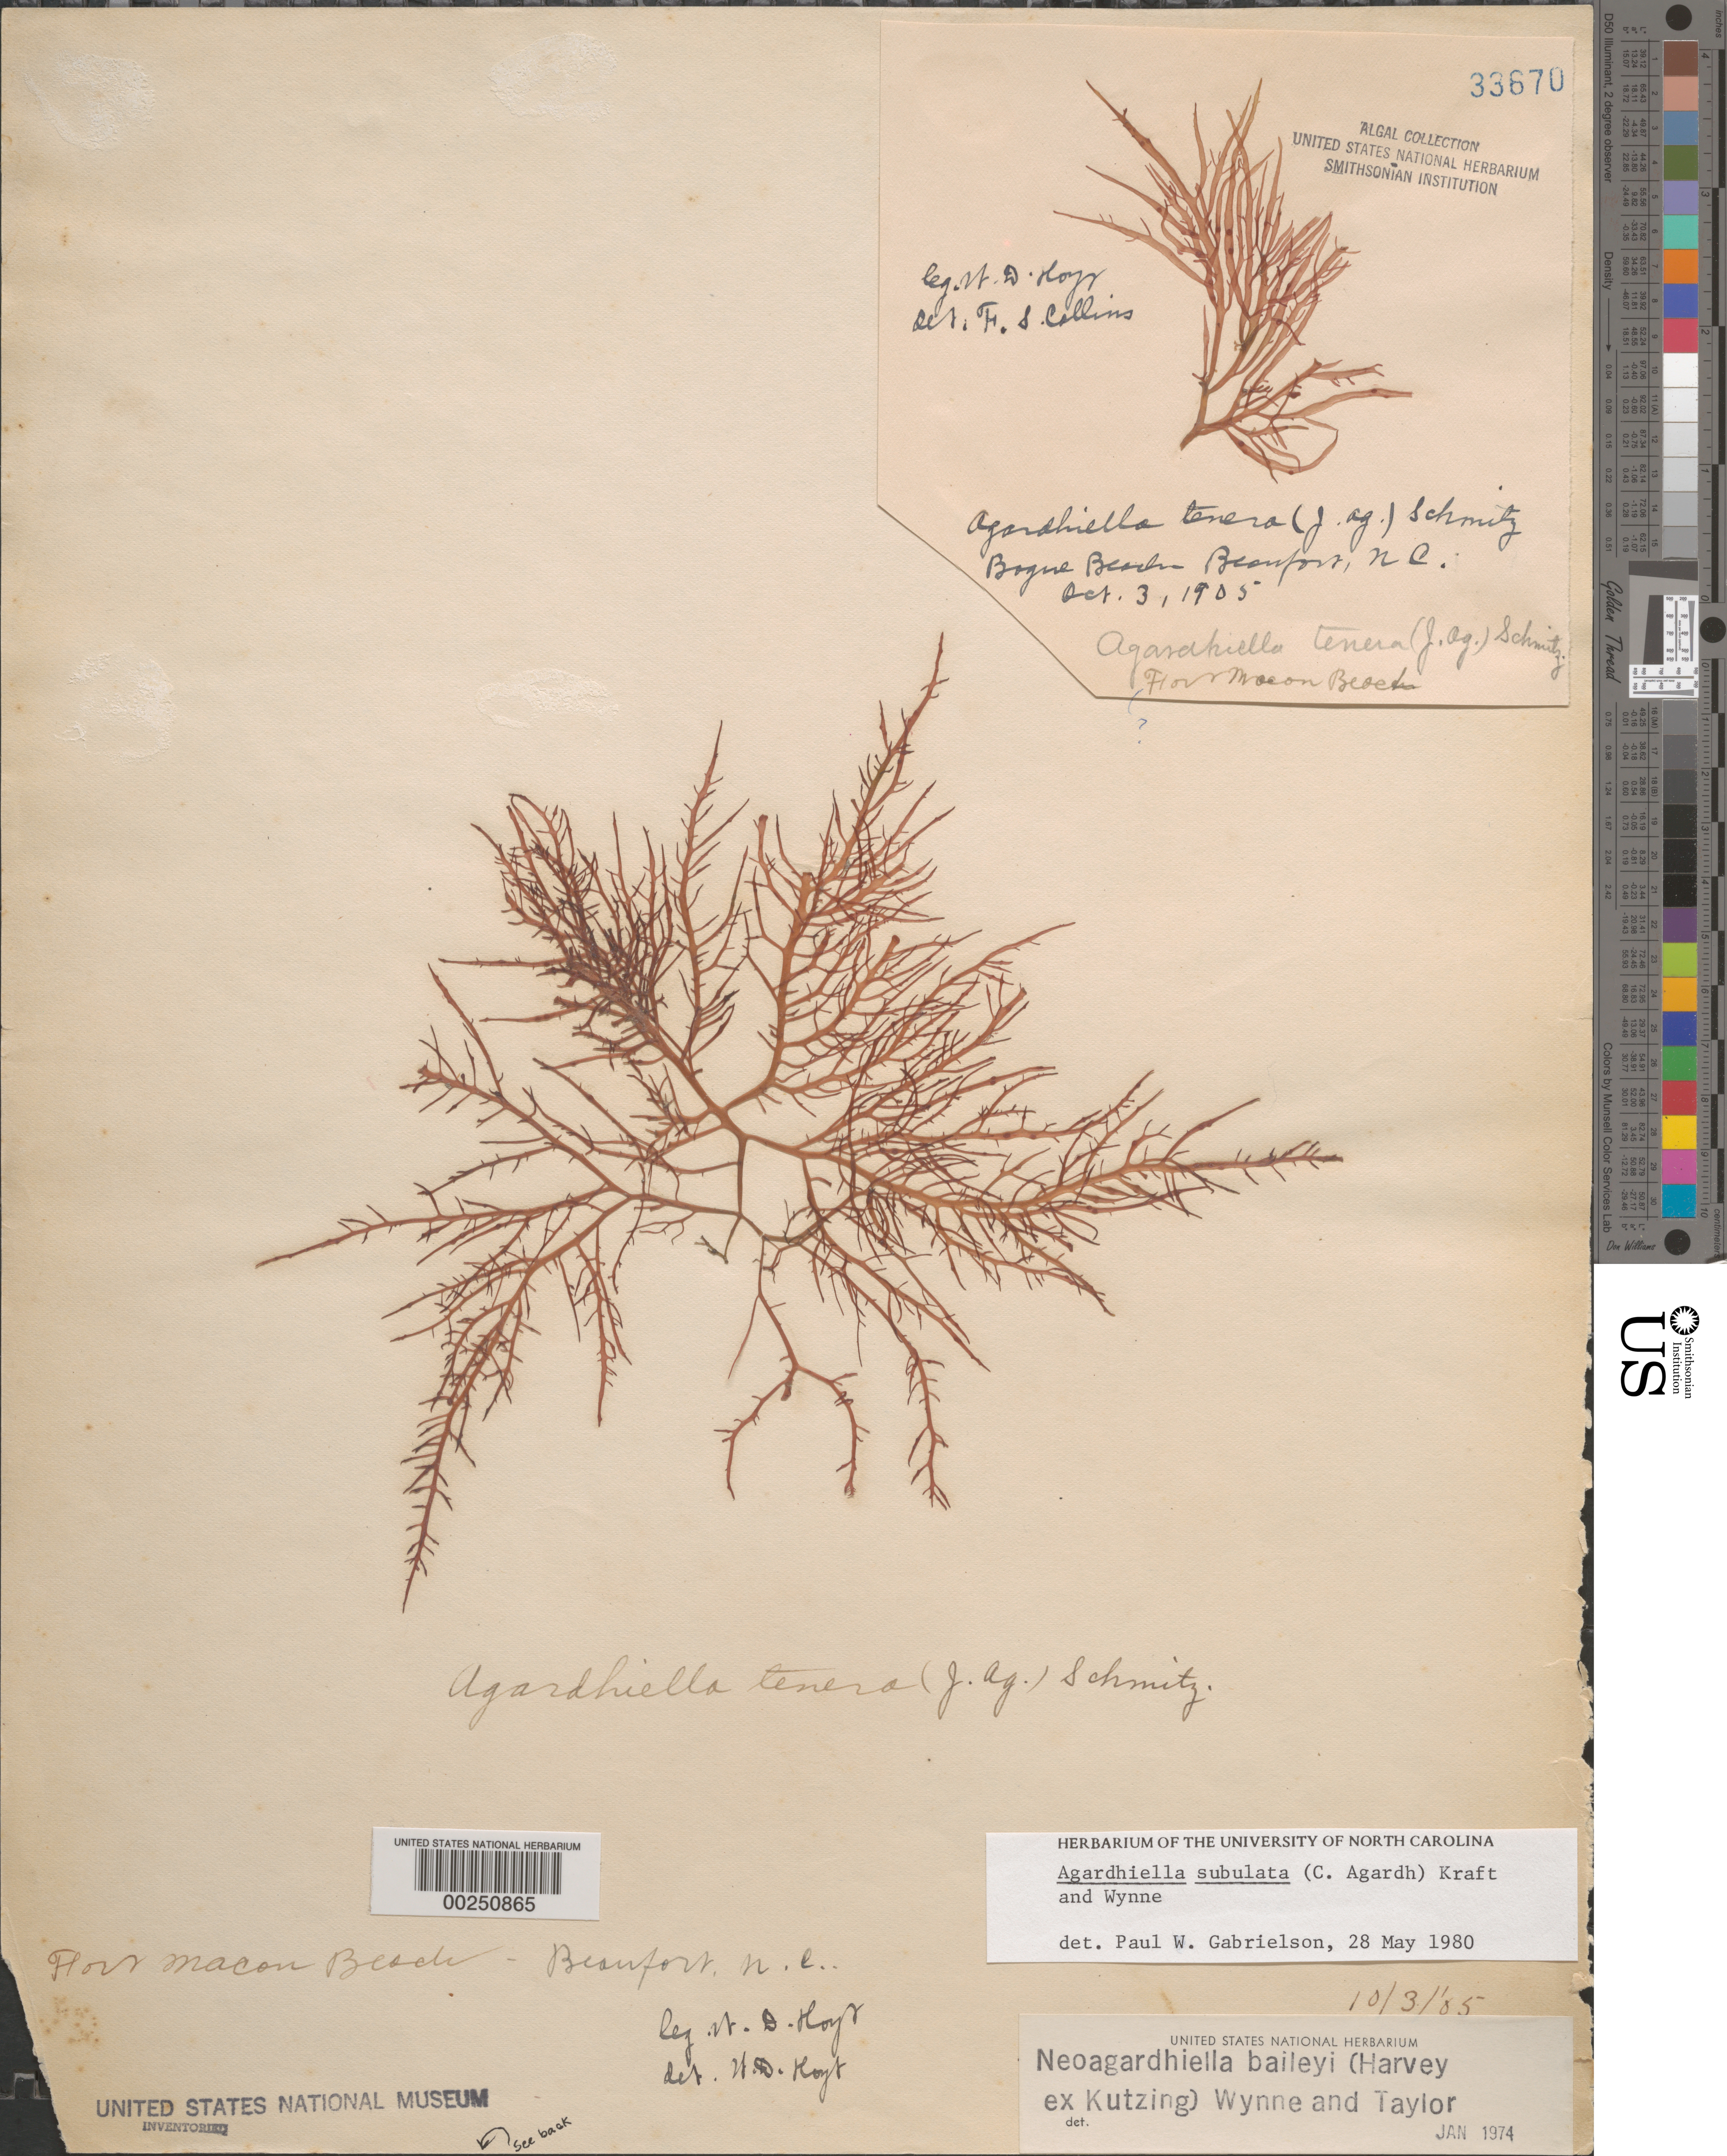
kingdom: Plantae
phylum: Rhodophyta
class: Florideophyceae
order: Gigartinales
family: Solieriaceae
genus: Agardhiella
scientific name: Agardhiella subulata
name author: (C. Agardh) G.T.Kraft & M.J. Wynne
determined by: Gabrielson, P. W.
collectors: W. D. Hoyt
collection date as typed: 03 Oct 1905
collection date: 1905-10-03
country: United States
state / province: North Carolina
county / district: Carteret County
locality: Beaufort, Fort Macon Beach or Bogue Beach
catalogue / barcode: US 33670